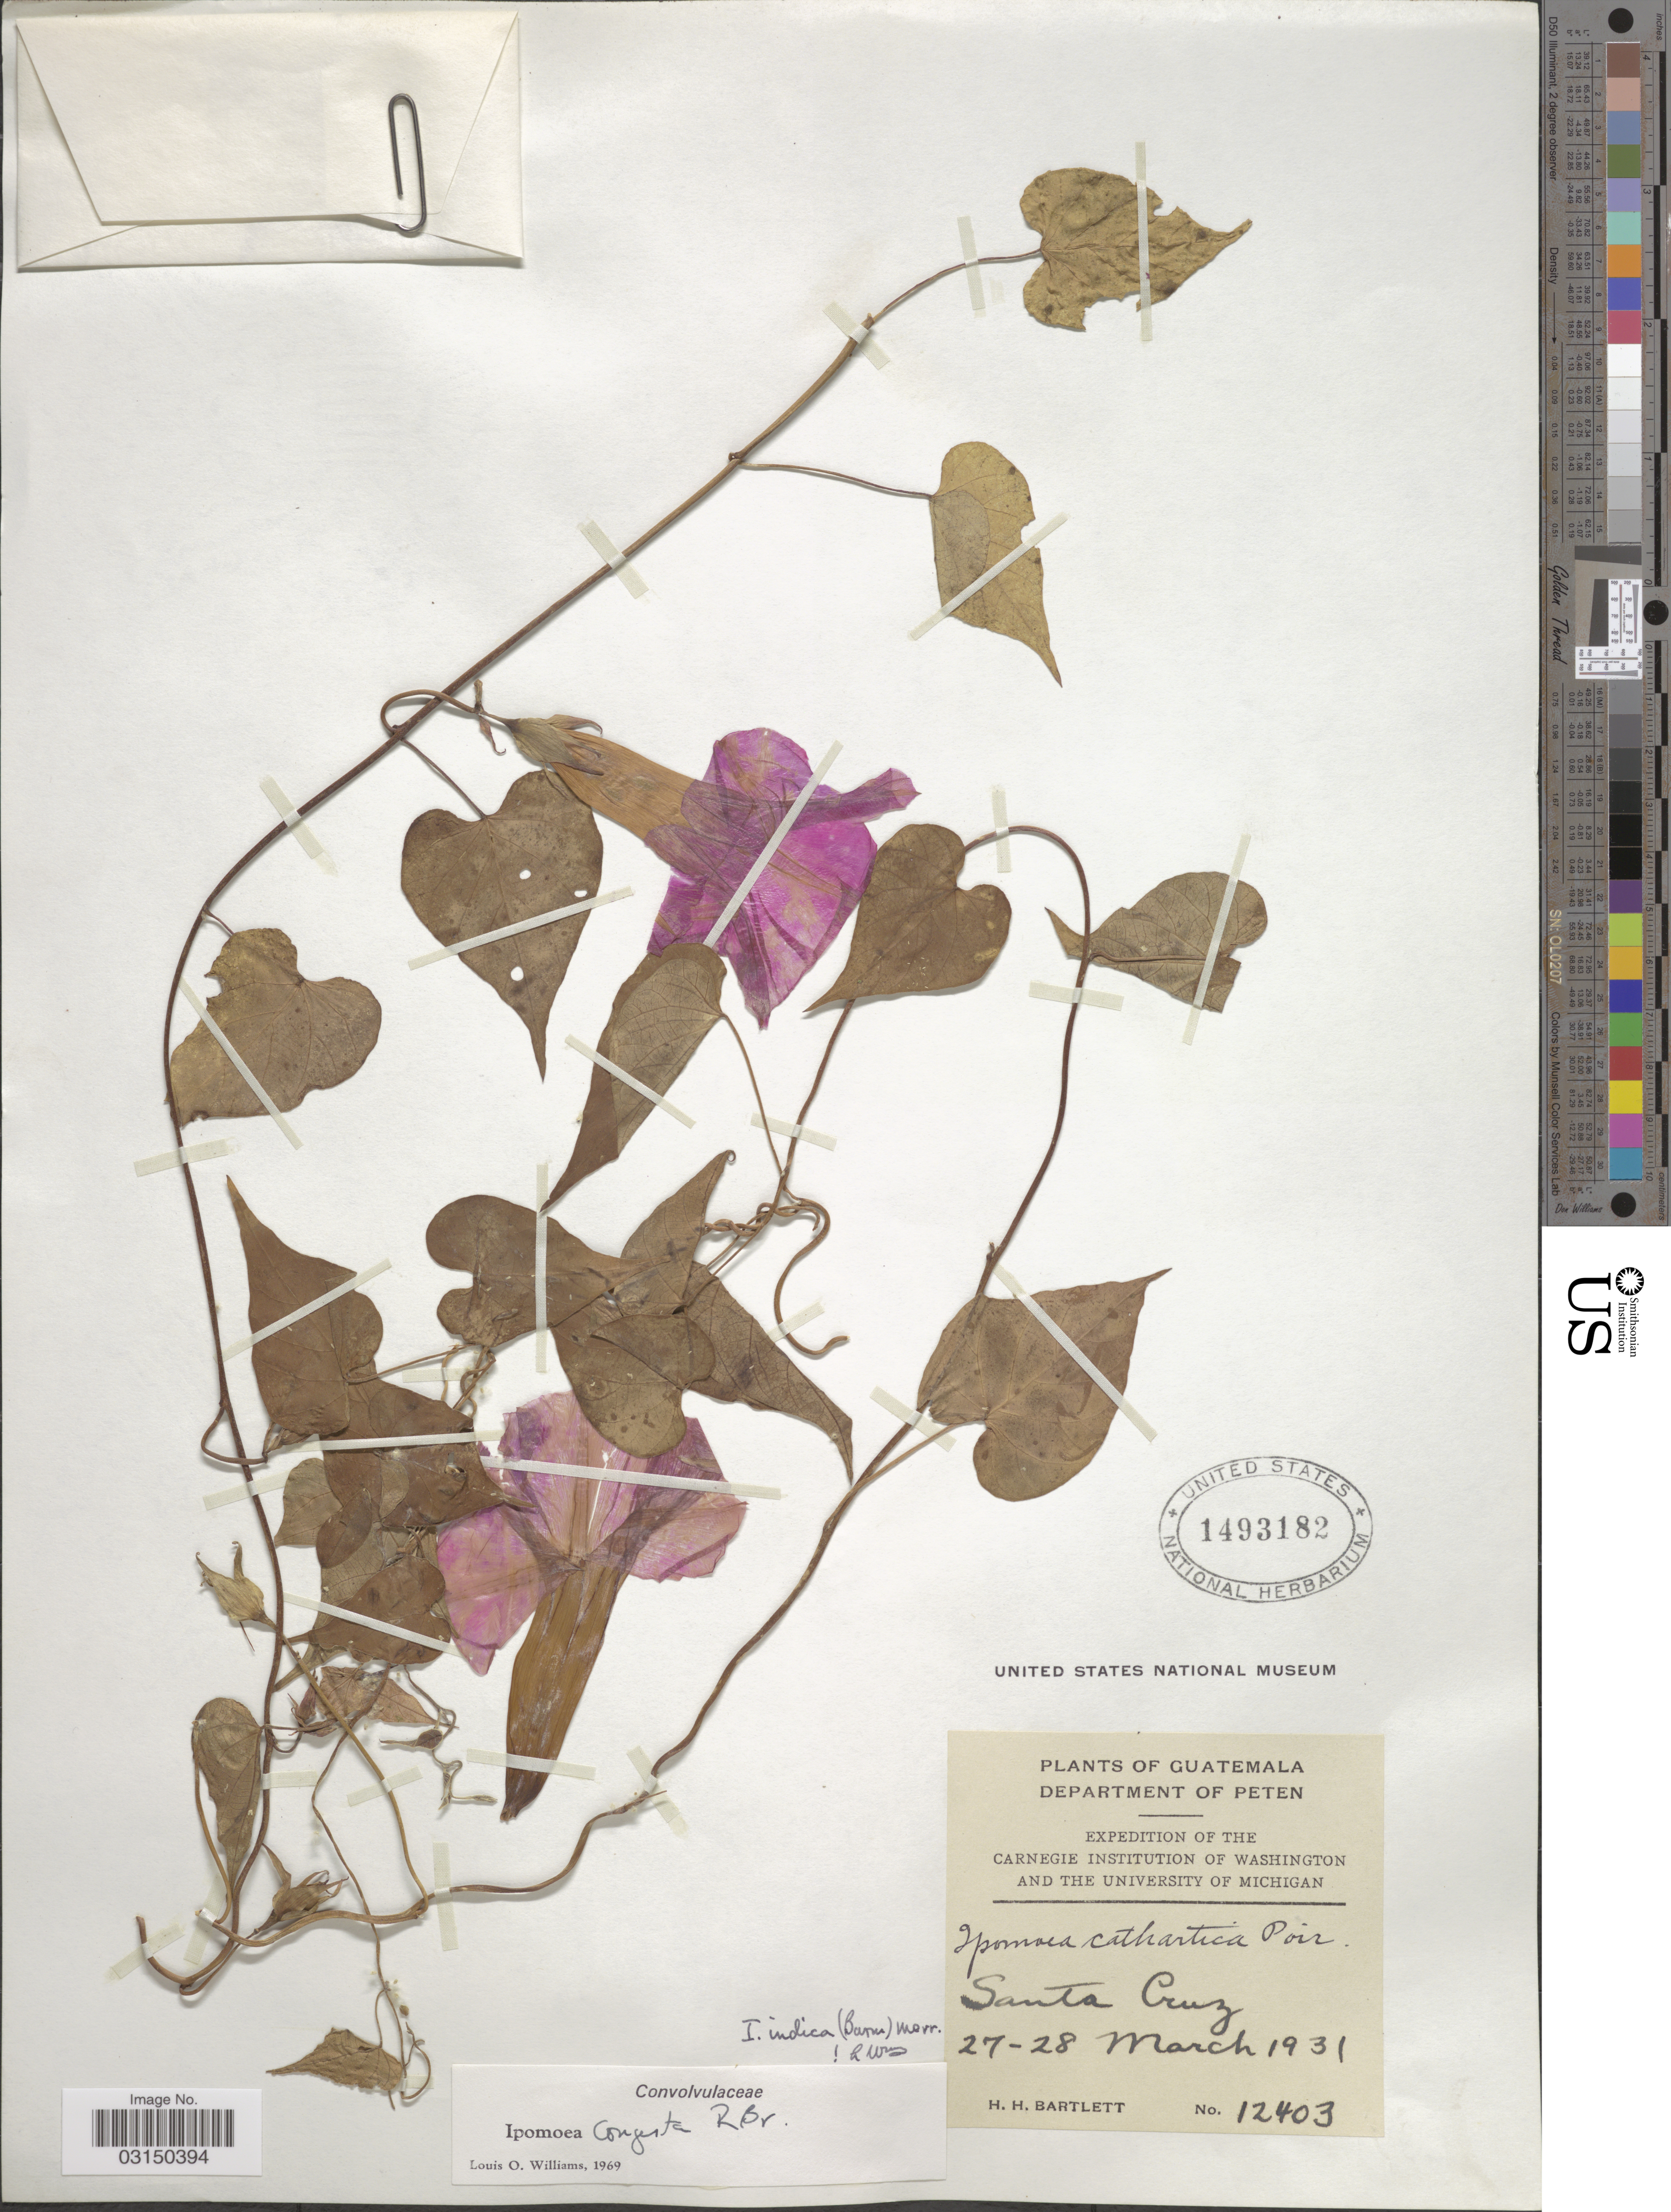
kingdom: Plantae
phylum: Tracheophyta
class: Magnoliopsida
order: Solanales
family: Convolvulaceae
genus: Ipomoea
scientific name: Ipomoea indica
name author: (Burm.) Merr.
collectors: H. H. Bartlett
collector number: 12403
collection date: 1931-03-27/1931-03-28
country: Guatemala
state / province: El Petén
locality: Department of Peten. Santa Cruz.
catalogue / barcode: US 1493182